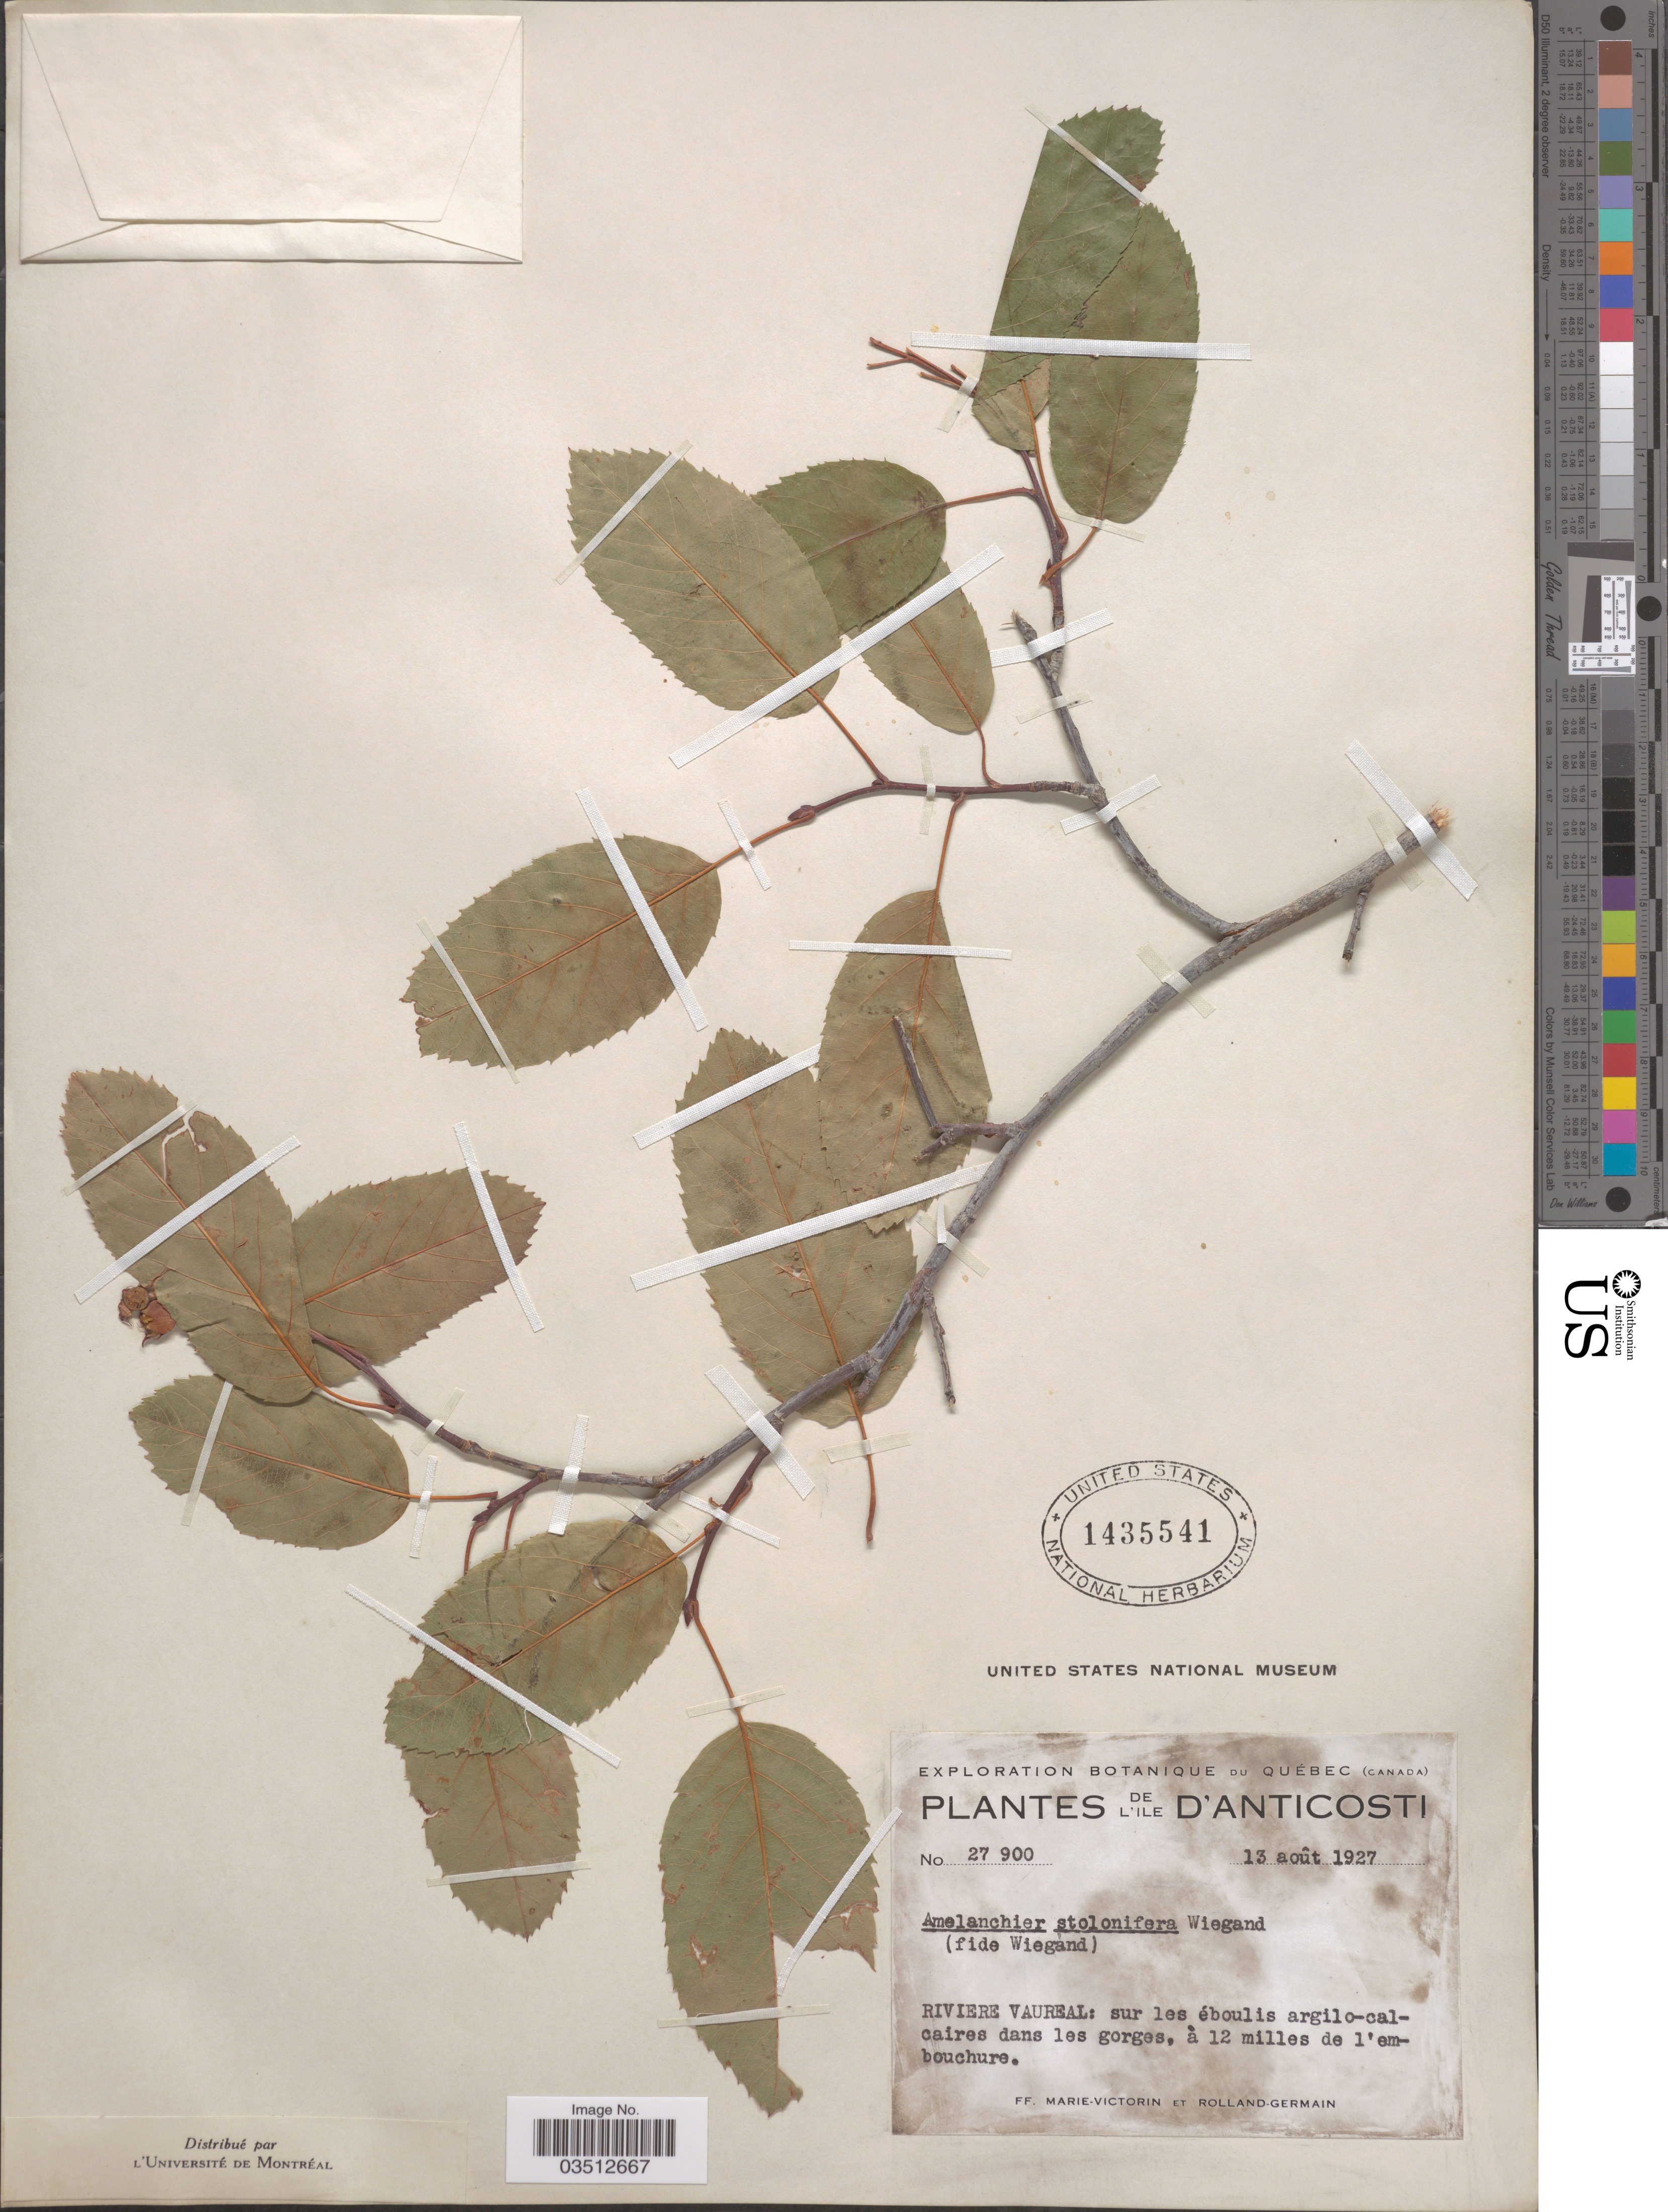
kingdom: Plantae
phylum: Tracheophyta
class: Magnoliopsida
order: Rosales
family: Rosaceae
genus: Amelanchier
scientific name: Amelanchier stolonifera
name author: Wiegand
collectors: F. Marie-Victorin & Rolland-Germain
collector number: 27 900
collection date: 1927-08-13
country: Canada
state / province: Quebec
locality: L'Ile d'Anticosti. Riviere Vaureal: à 12 milles de l'embouchure.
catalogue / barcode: US 1435541